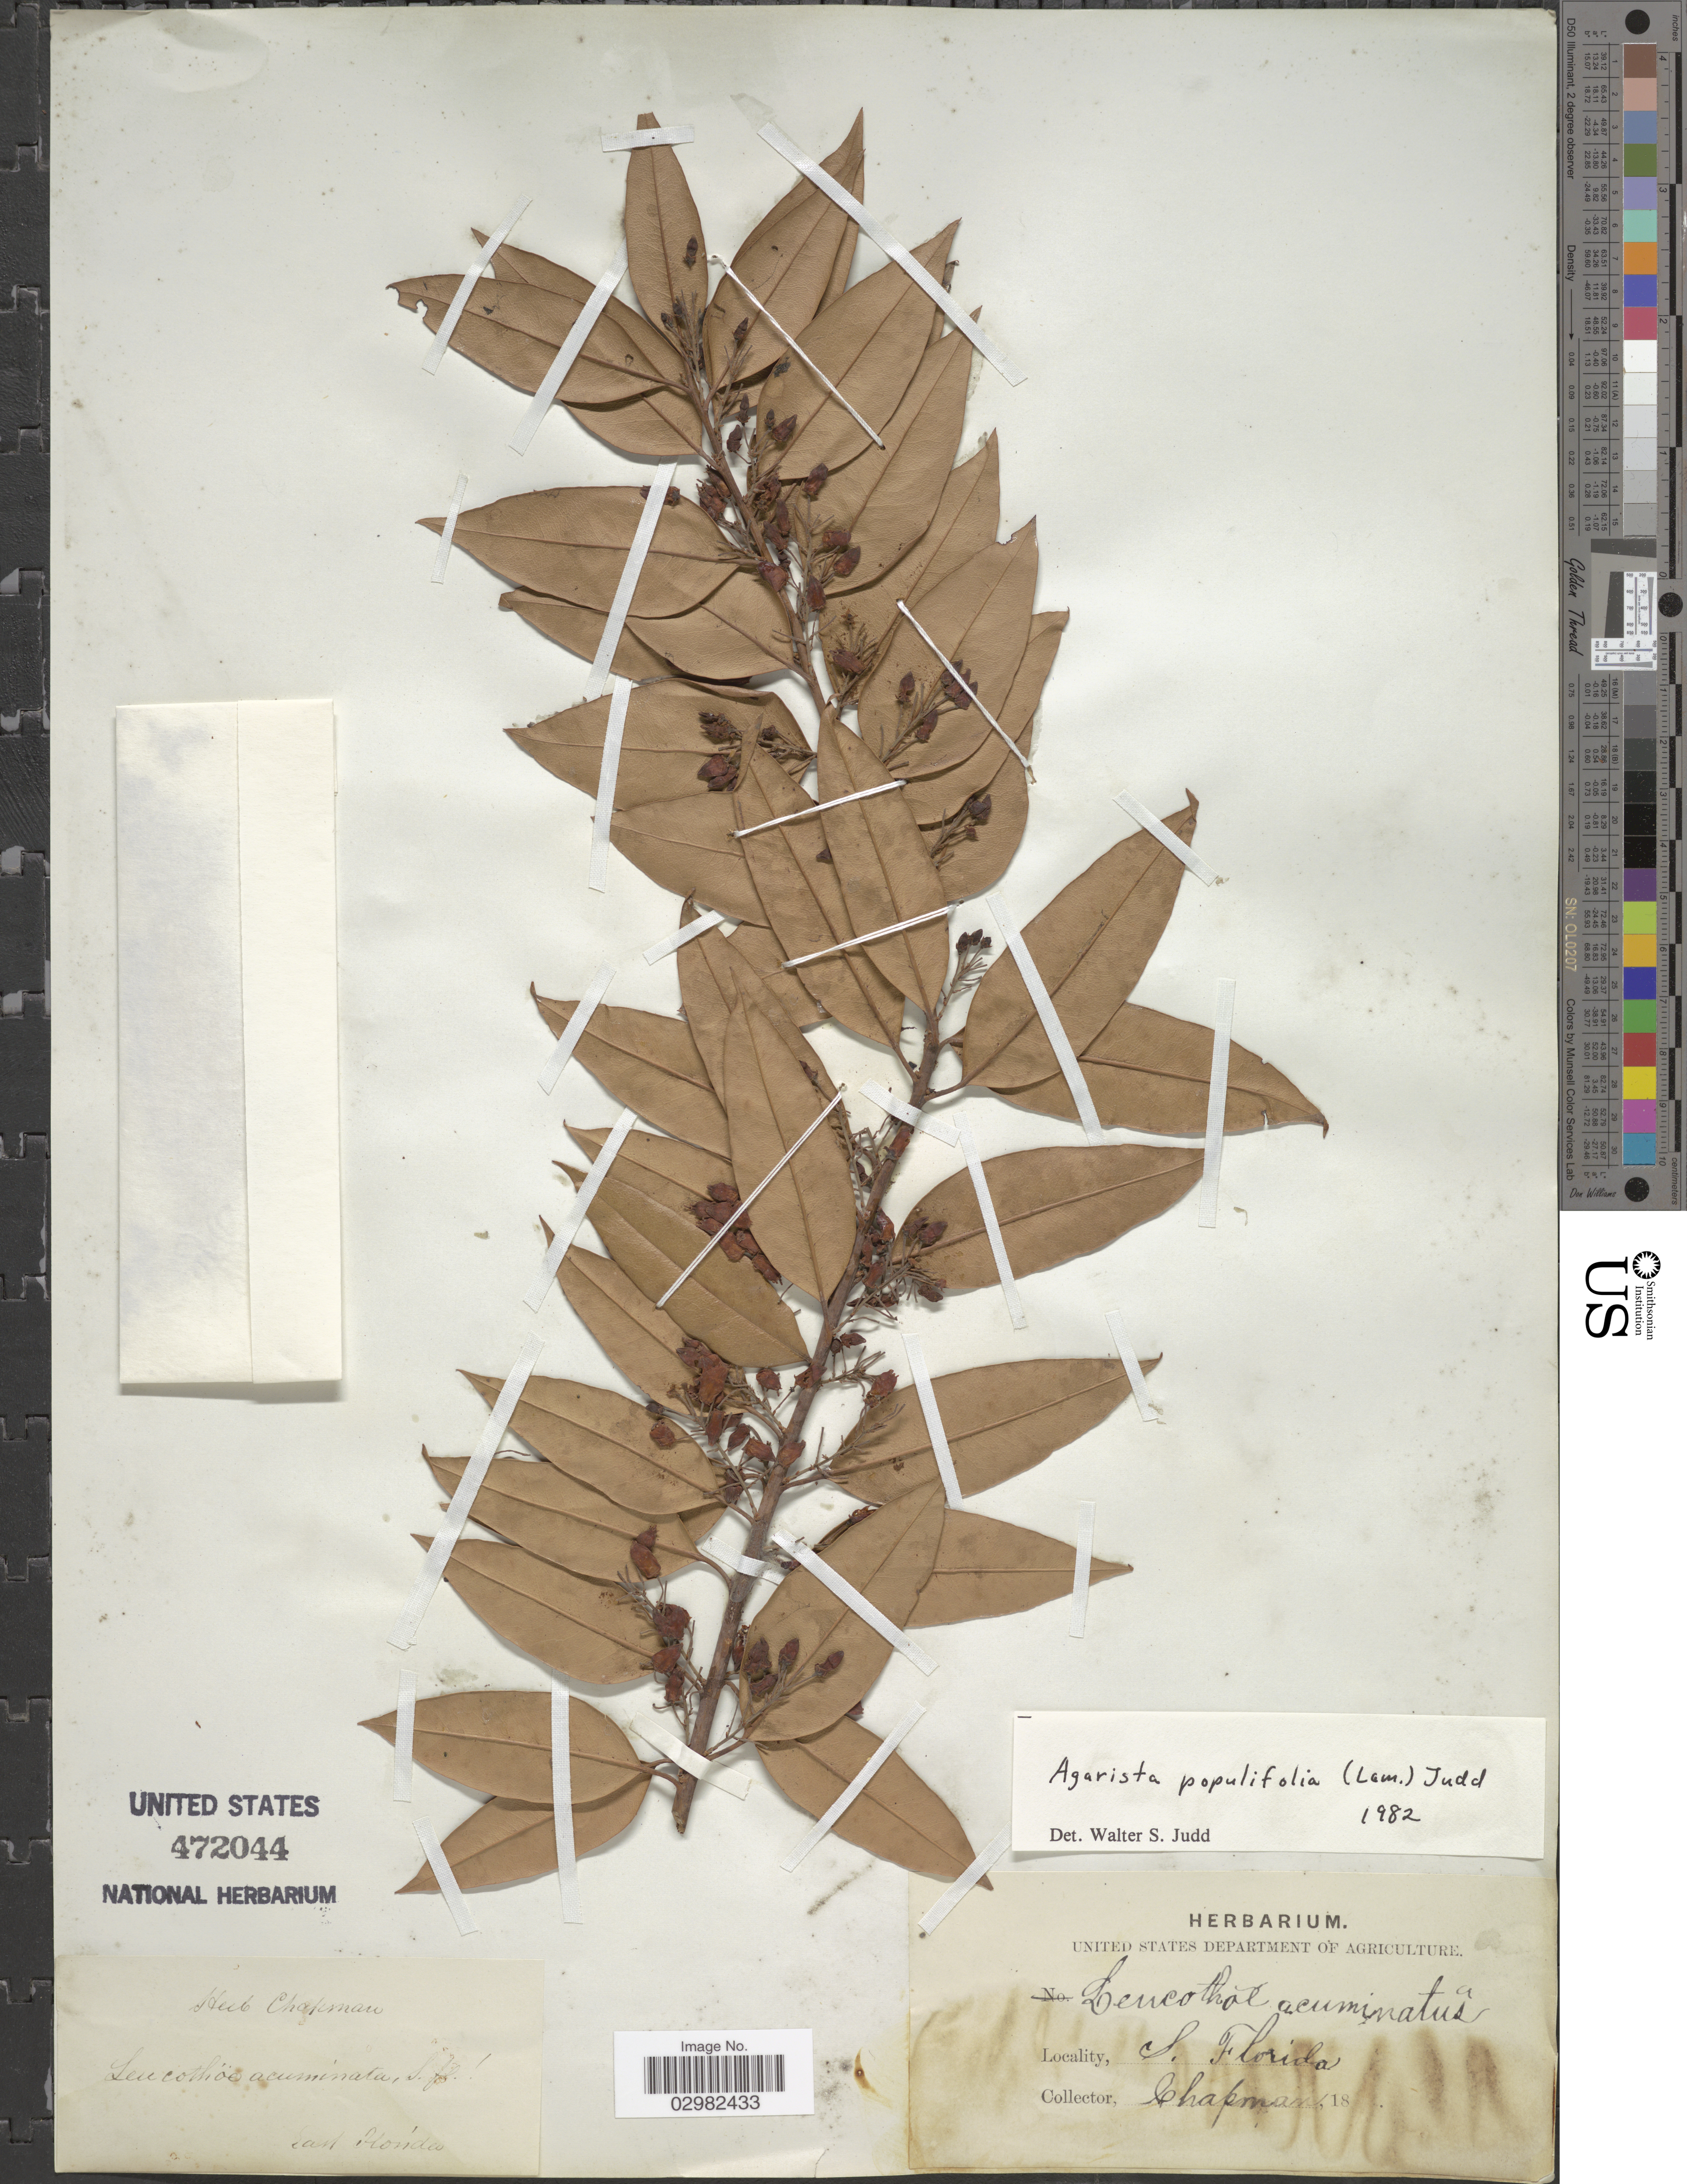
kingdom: Plantae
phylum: Tracheophyta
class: Magnoliopsida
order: Ericales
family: Ericaceae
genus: Leucothoe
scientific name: Leucothoë acuminata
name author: (Aiton) G. Don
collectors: A. Chapman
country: United States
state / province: Florida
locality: East Florida.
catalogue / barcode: US 472044